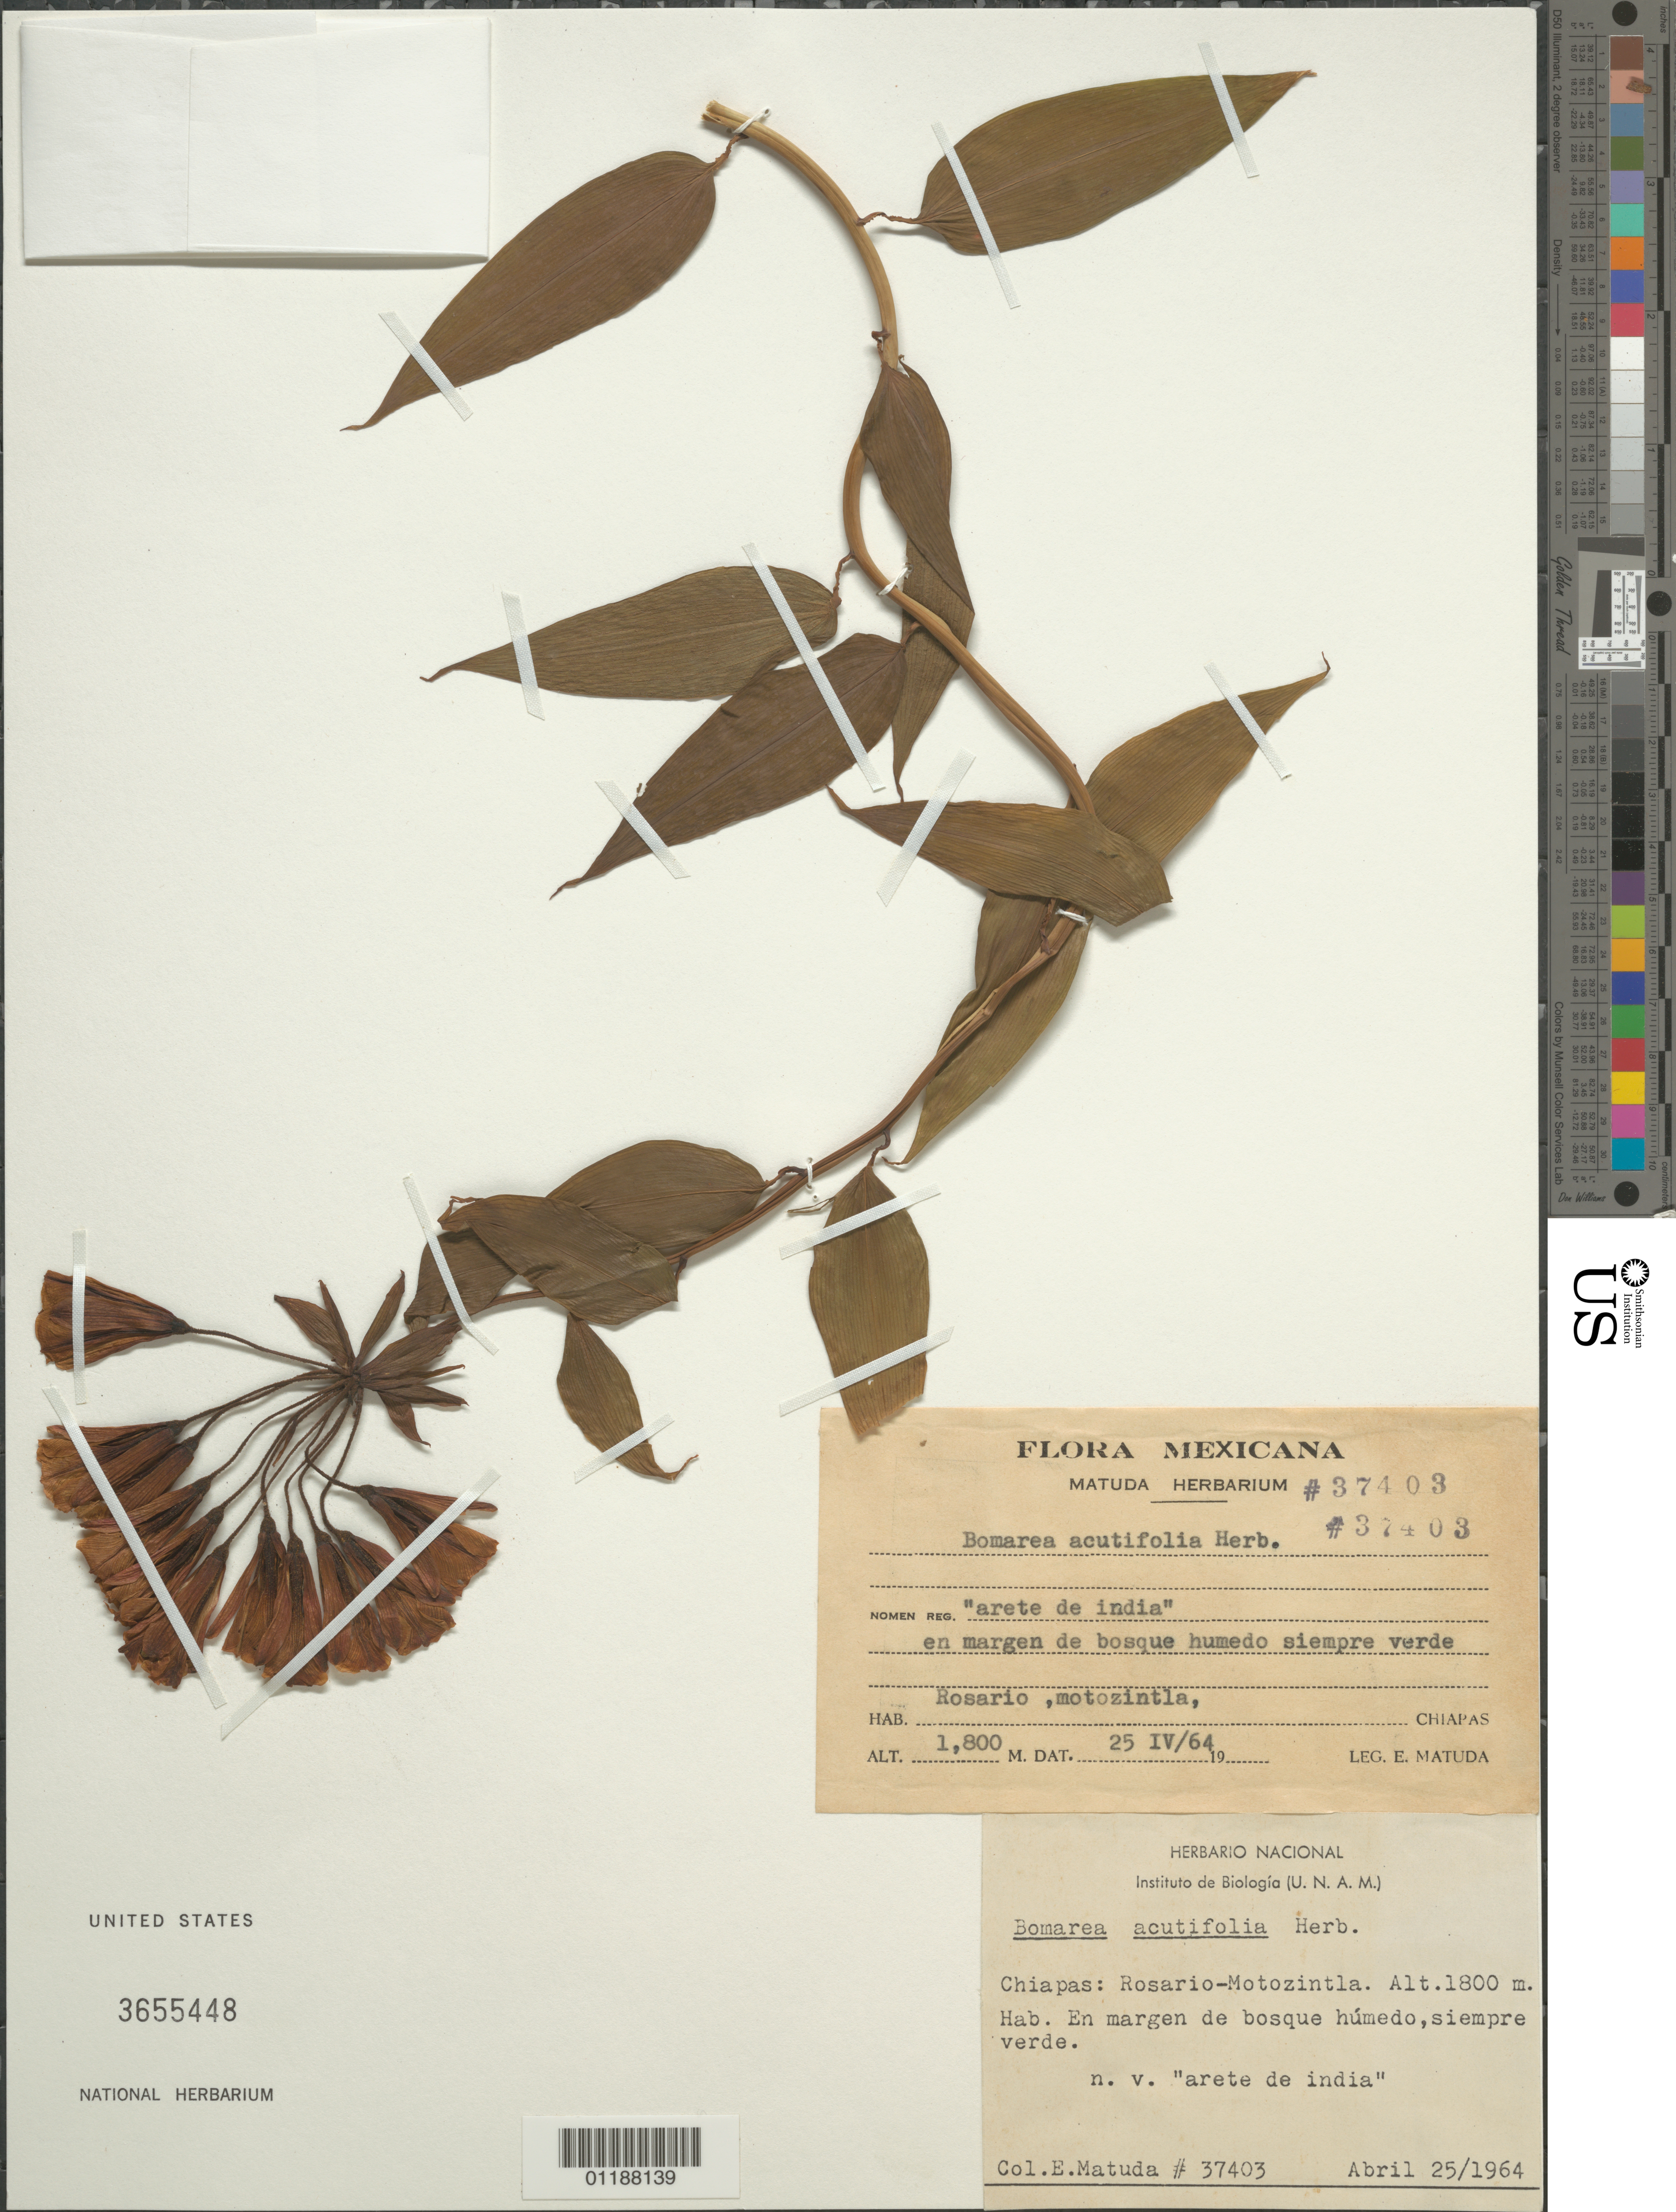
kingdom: Plantae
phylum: Tracheophyta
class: Liliopsida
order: Liliales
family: Alstroemeriaceae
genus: Bomarea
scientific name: Bomarea acutifolia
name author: (Link & Otto) Herb.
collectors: E. Matuda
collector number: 37403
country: Mexico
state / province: Chiapas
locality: Rosario-Motozintla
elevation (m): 1800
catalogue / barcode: US 3655448